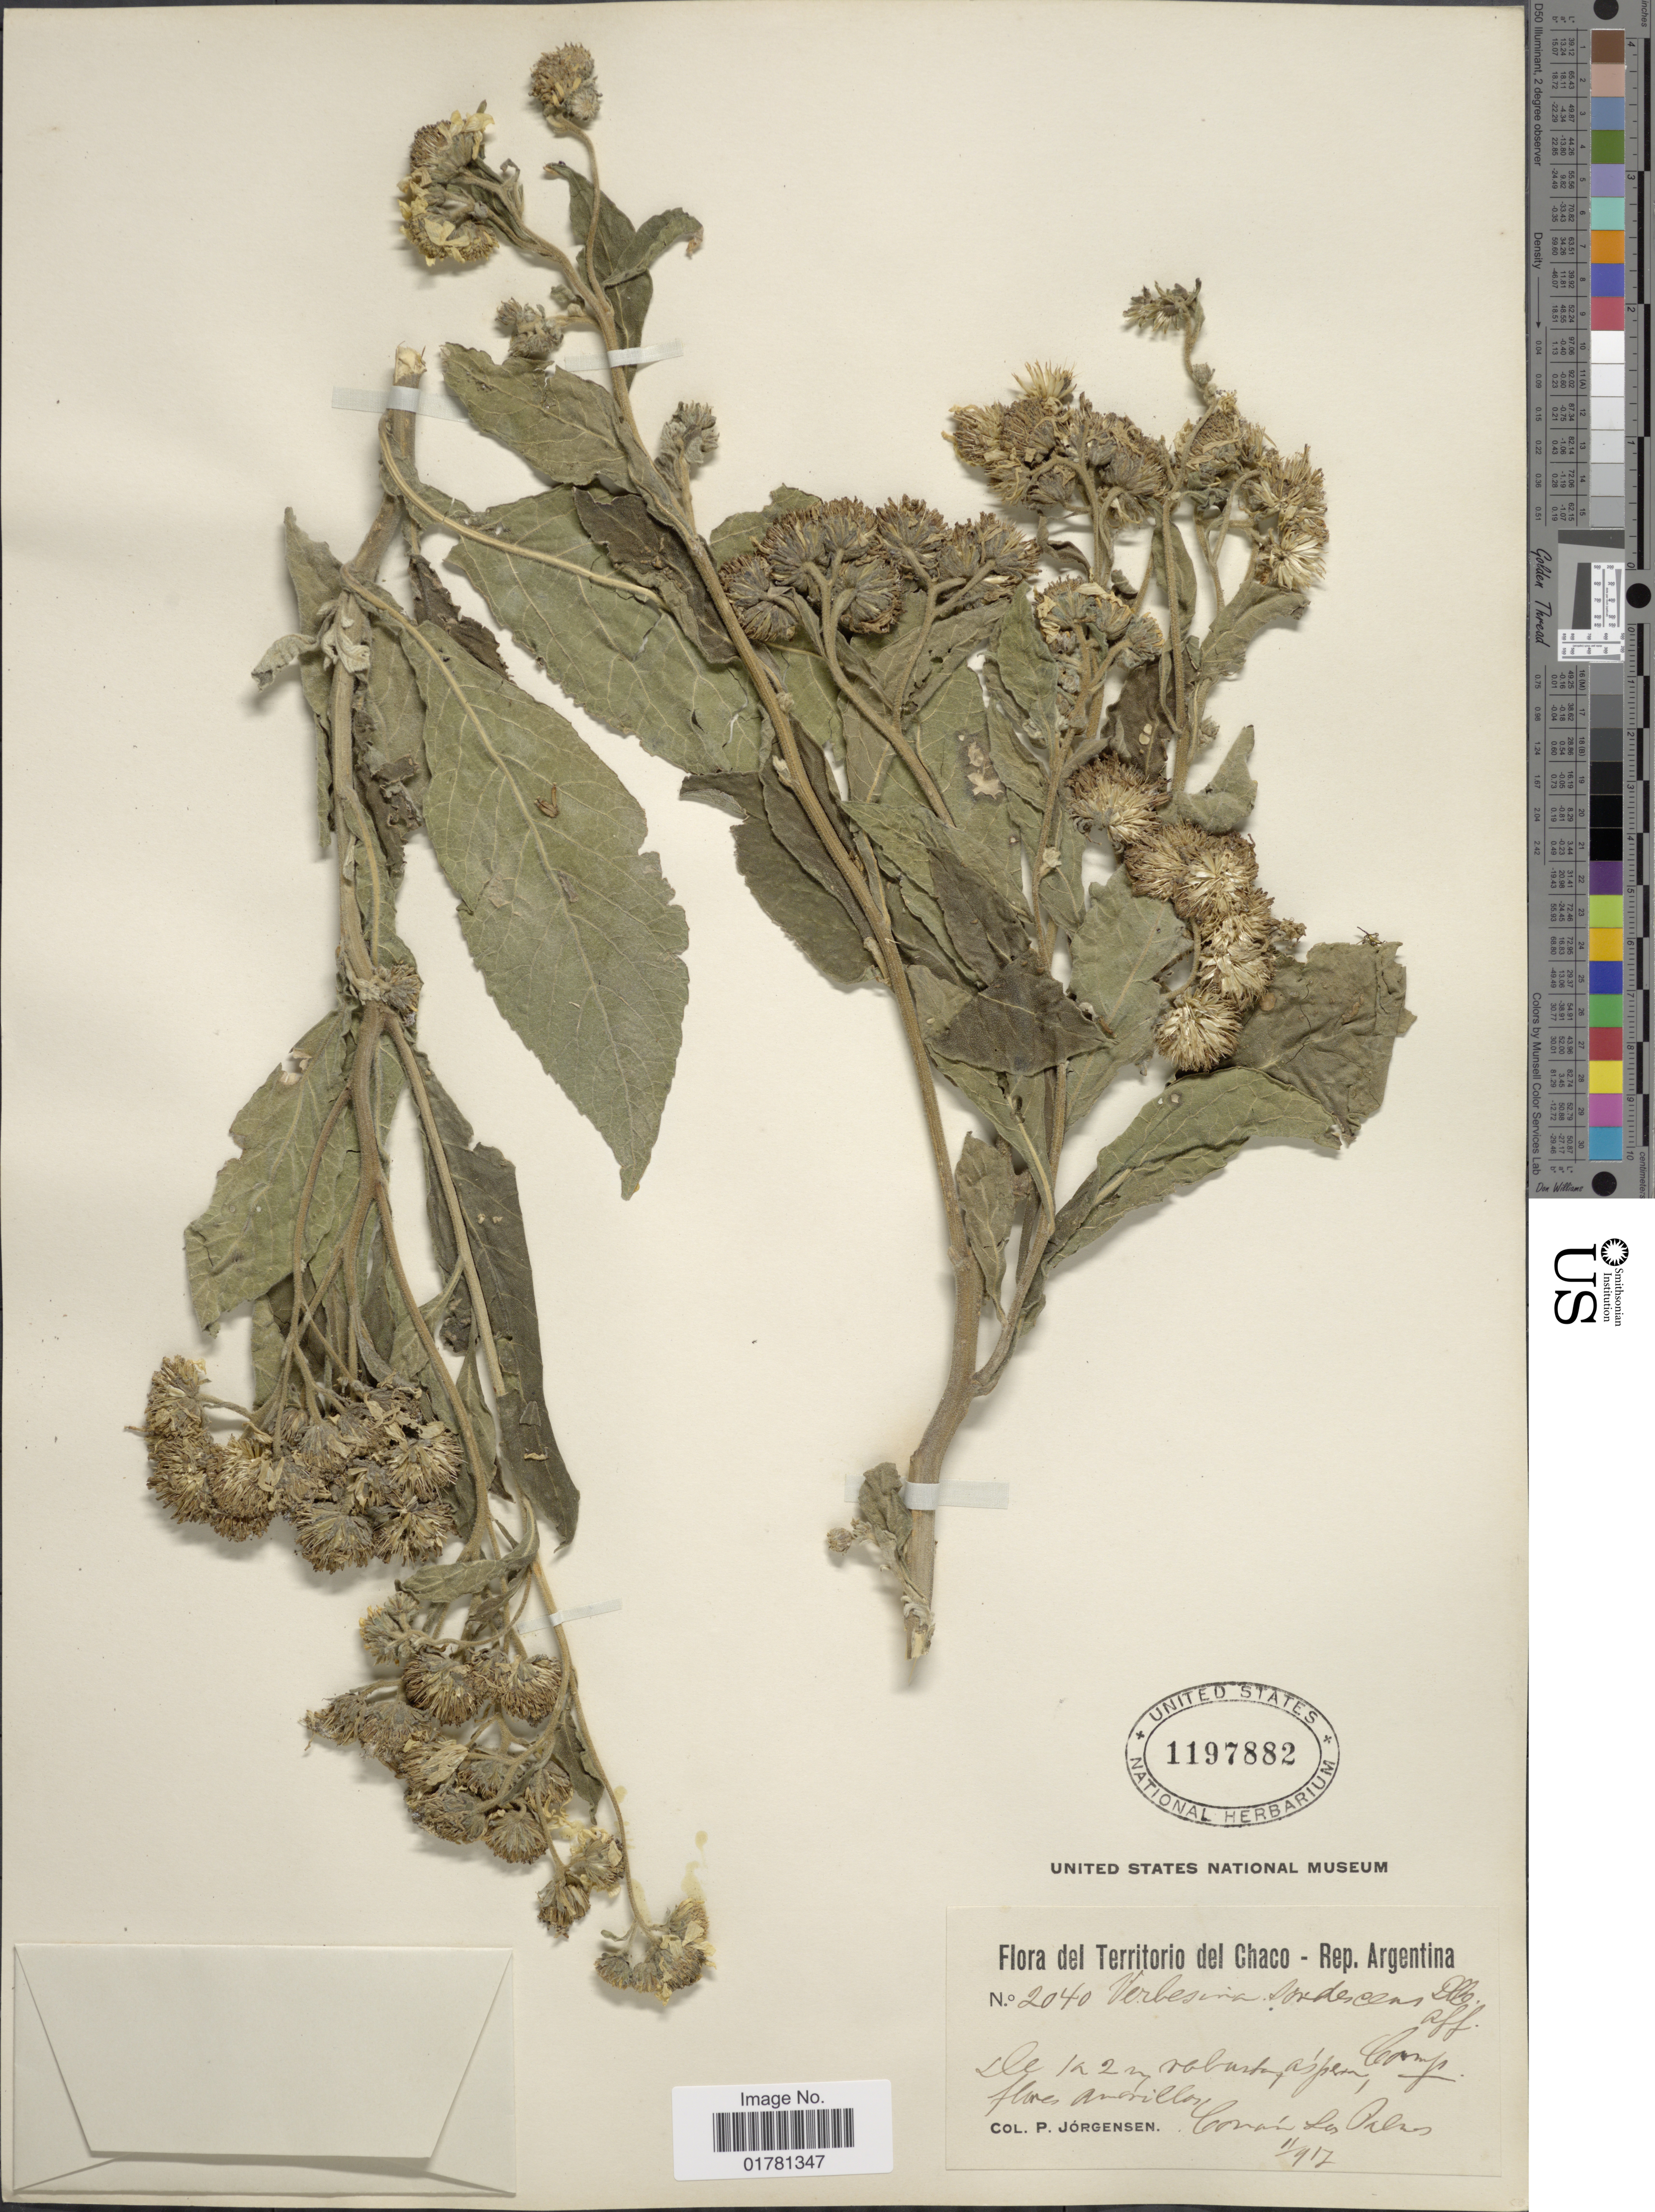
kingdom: Plantae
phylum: Tracheophyta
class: Magnoliopsida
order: Asterales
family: Asteraceae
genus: Verbesina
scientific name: Verbesina sordescens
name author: DC.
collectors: P. Jörgensen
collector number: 2040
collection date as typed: Transcribed d/m/y: 11/9/17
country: Argentina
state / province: Chaco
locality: Rep Argentina, Common Las Palmas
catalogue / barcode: US 1197882